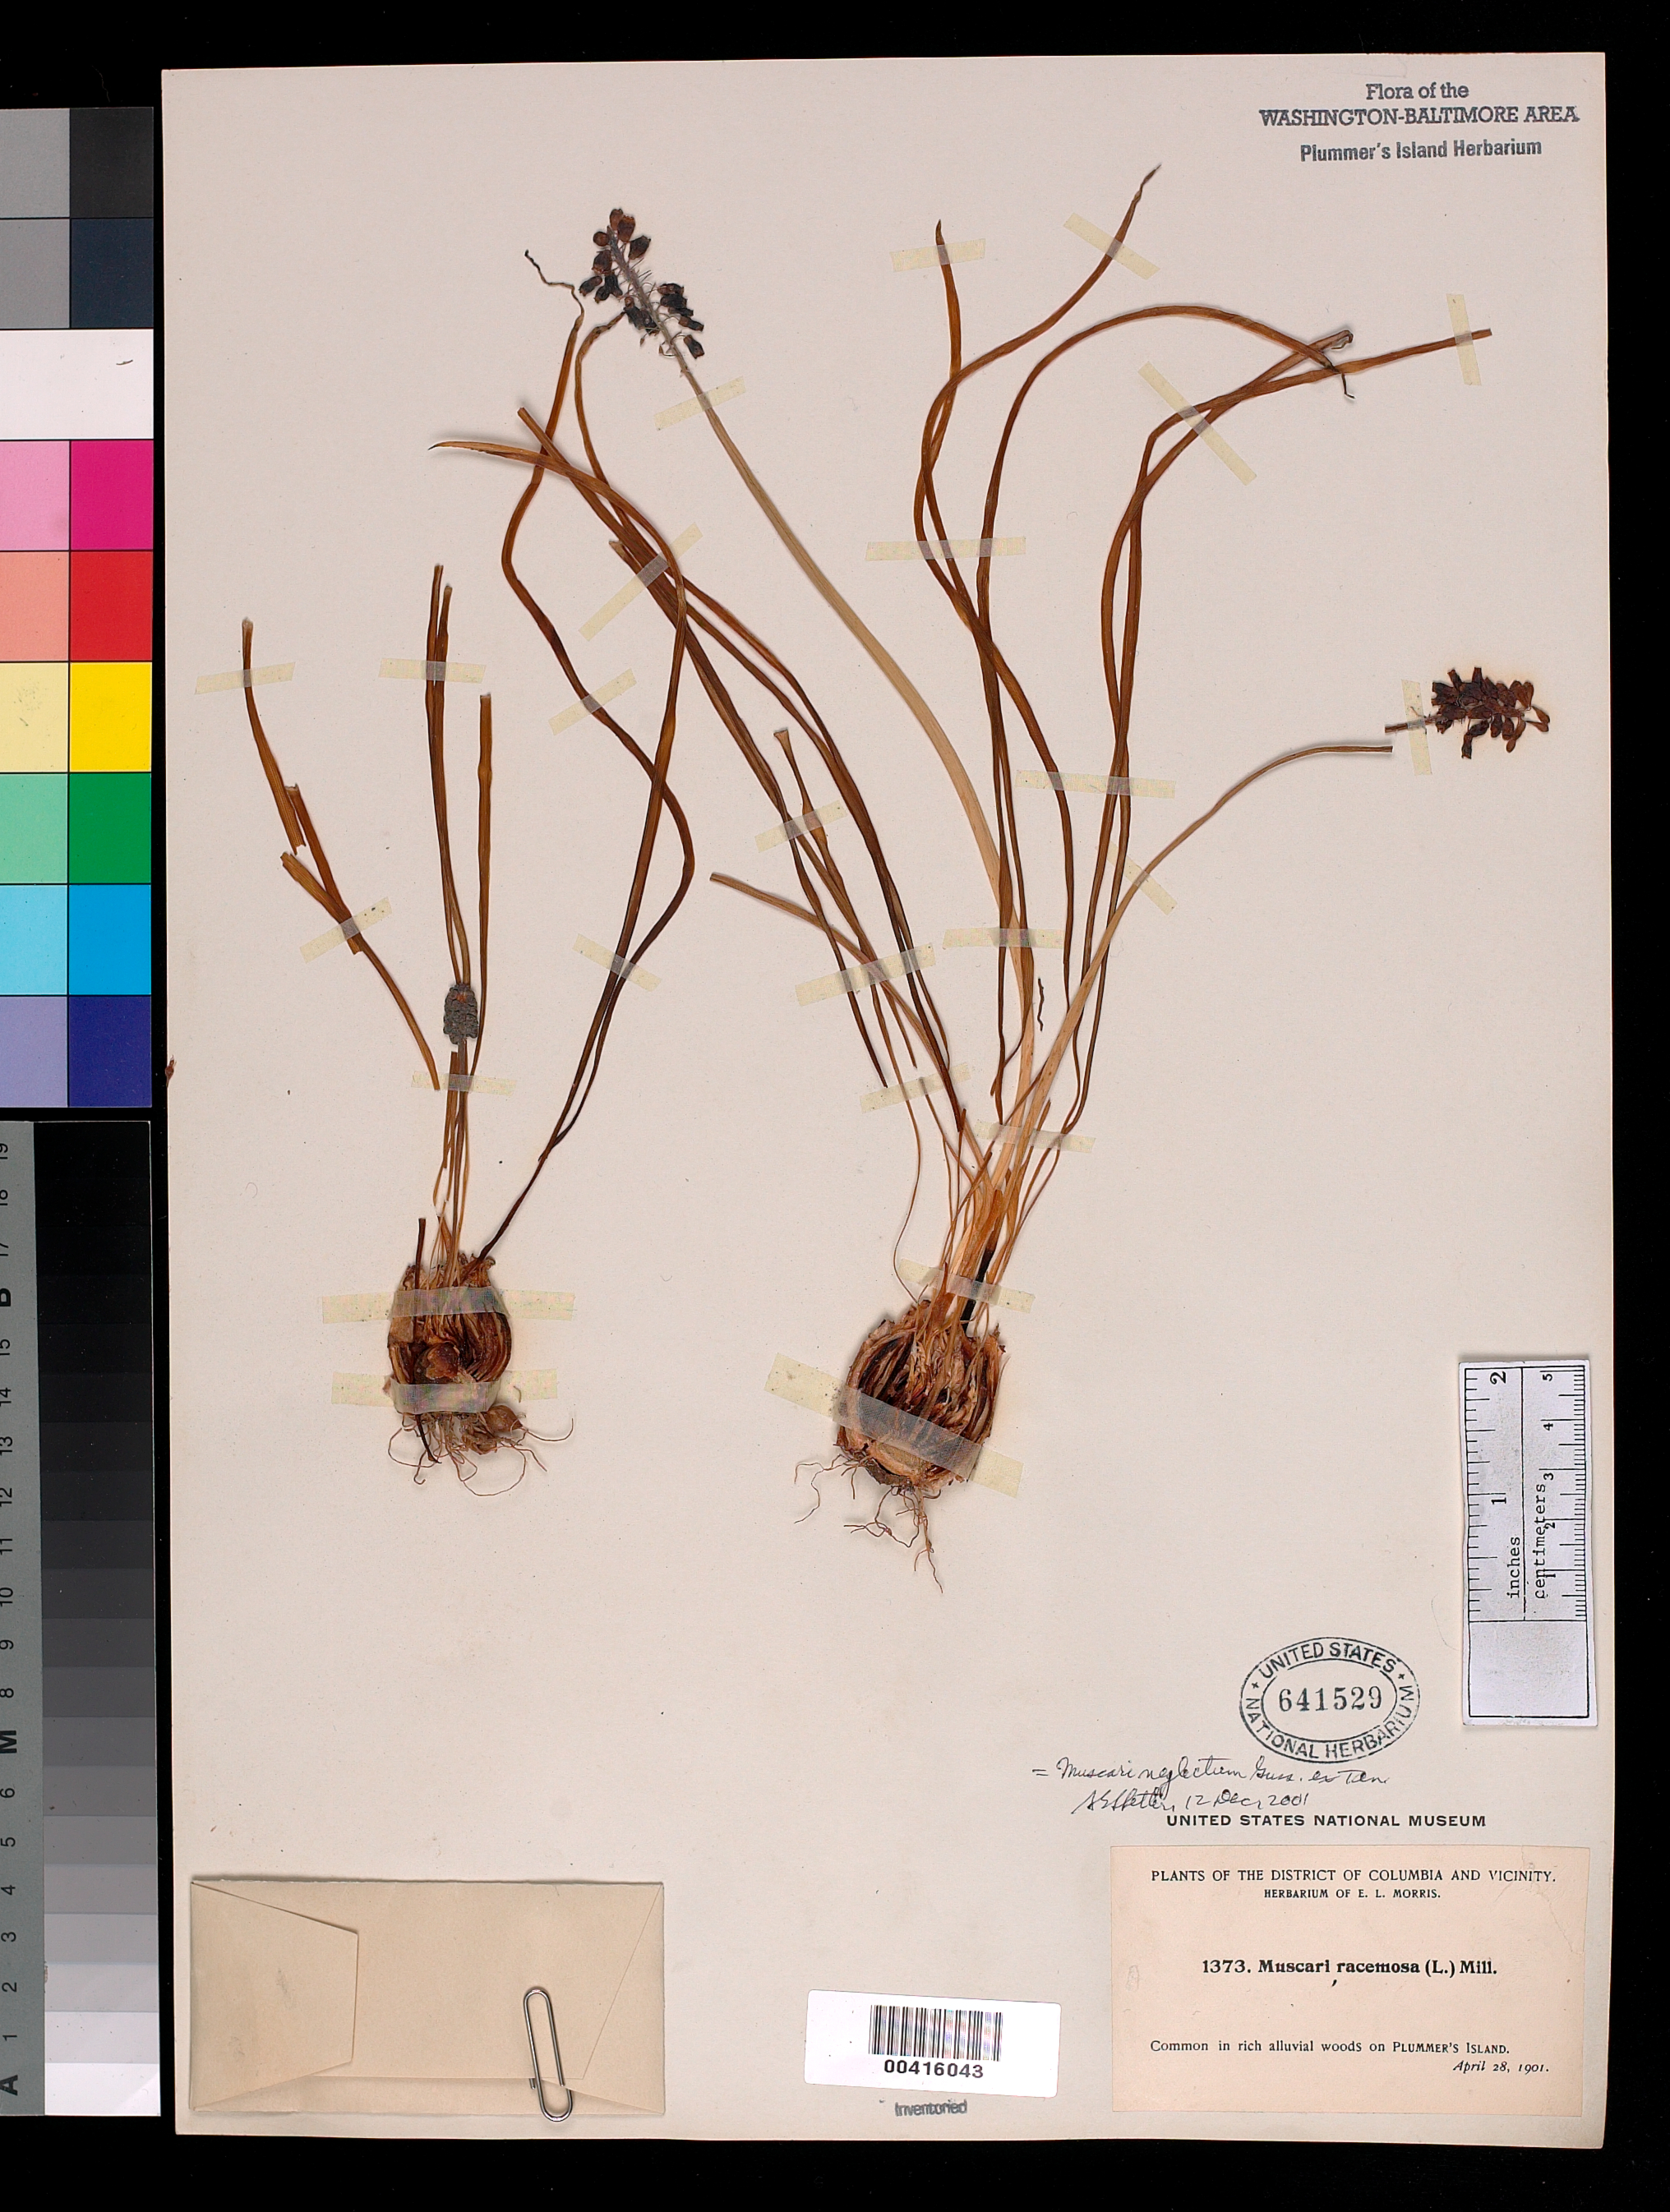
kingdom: Plantae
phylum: Tracheophyta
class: Liliopsida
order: Asparagales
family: Asparagaceae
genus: Muscari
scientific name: Muscari neglectum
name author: Gussone ex Ten.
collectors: E. L. Morris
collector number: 1373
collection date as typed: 28 Apr 1901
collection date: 1901-04-28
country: United States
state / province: Maryland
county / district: Montgomery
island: Plummers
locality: Plummer's Island C. & O. Canal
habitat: Rich alluvial woods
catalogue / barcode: US 641529